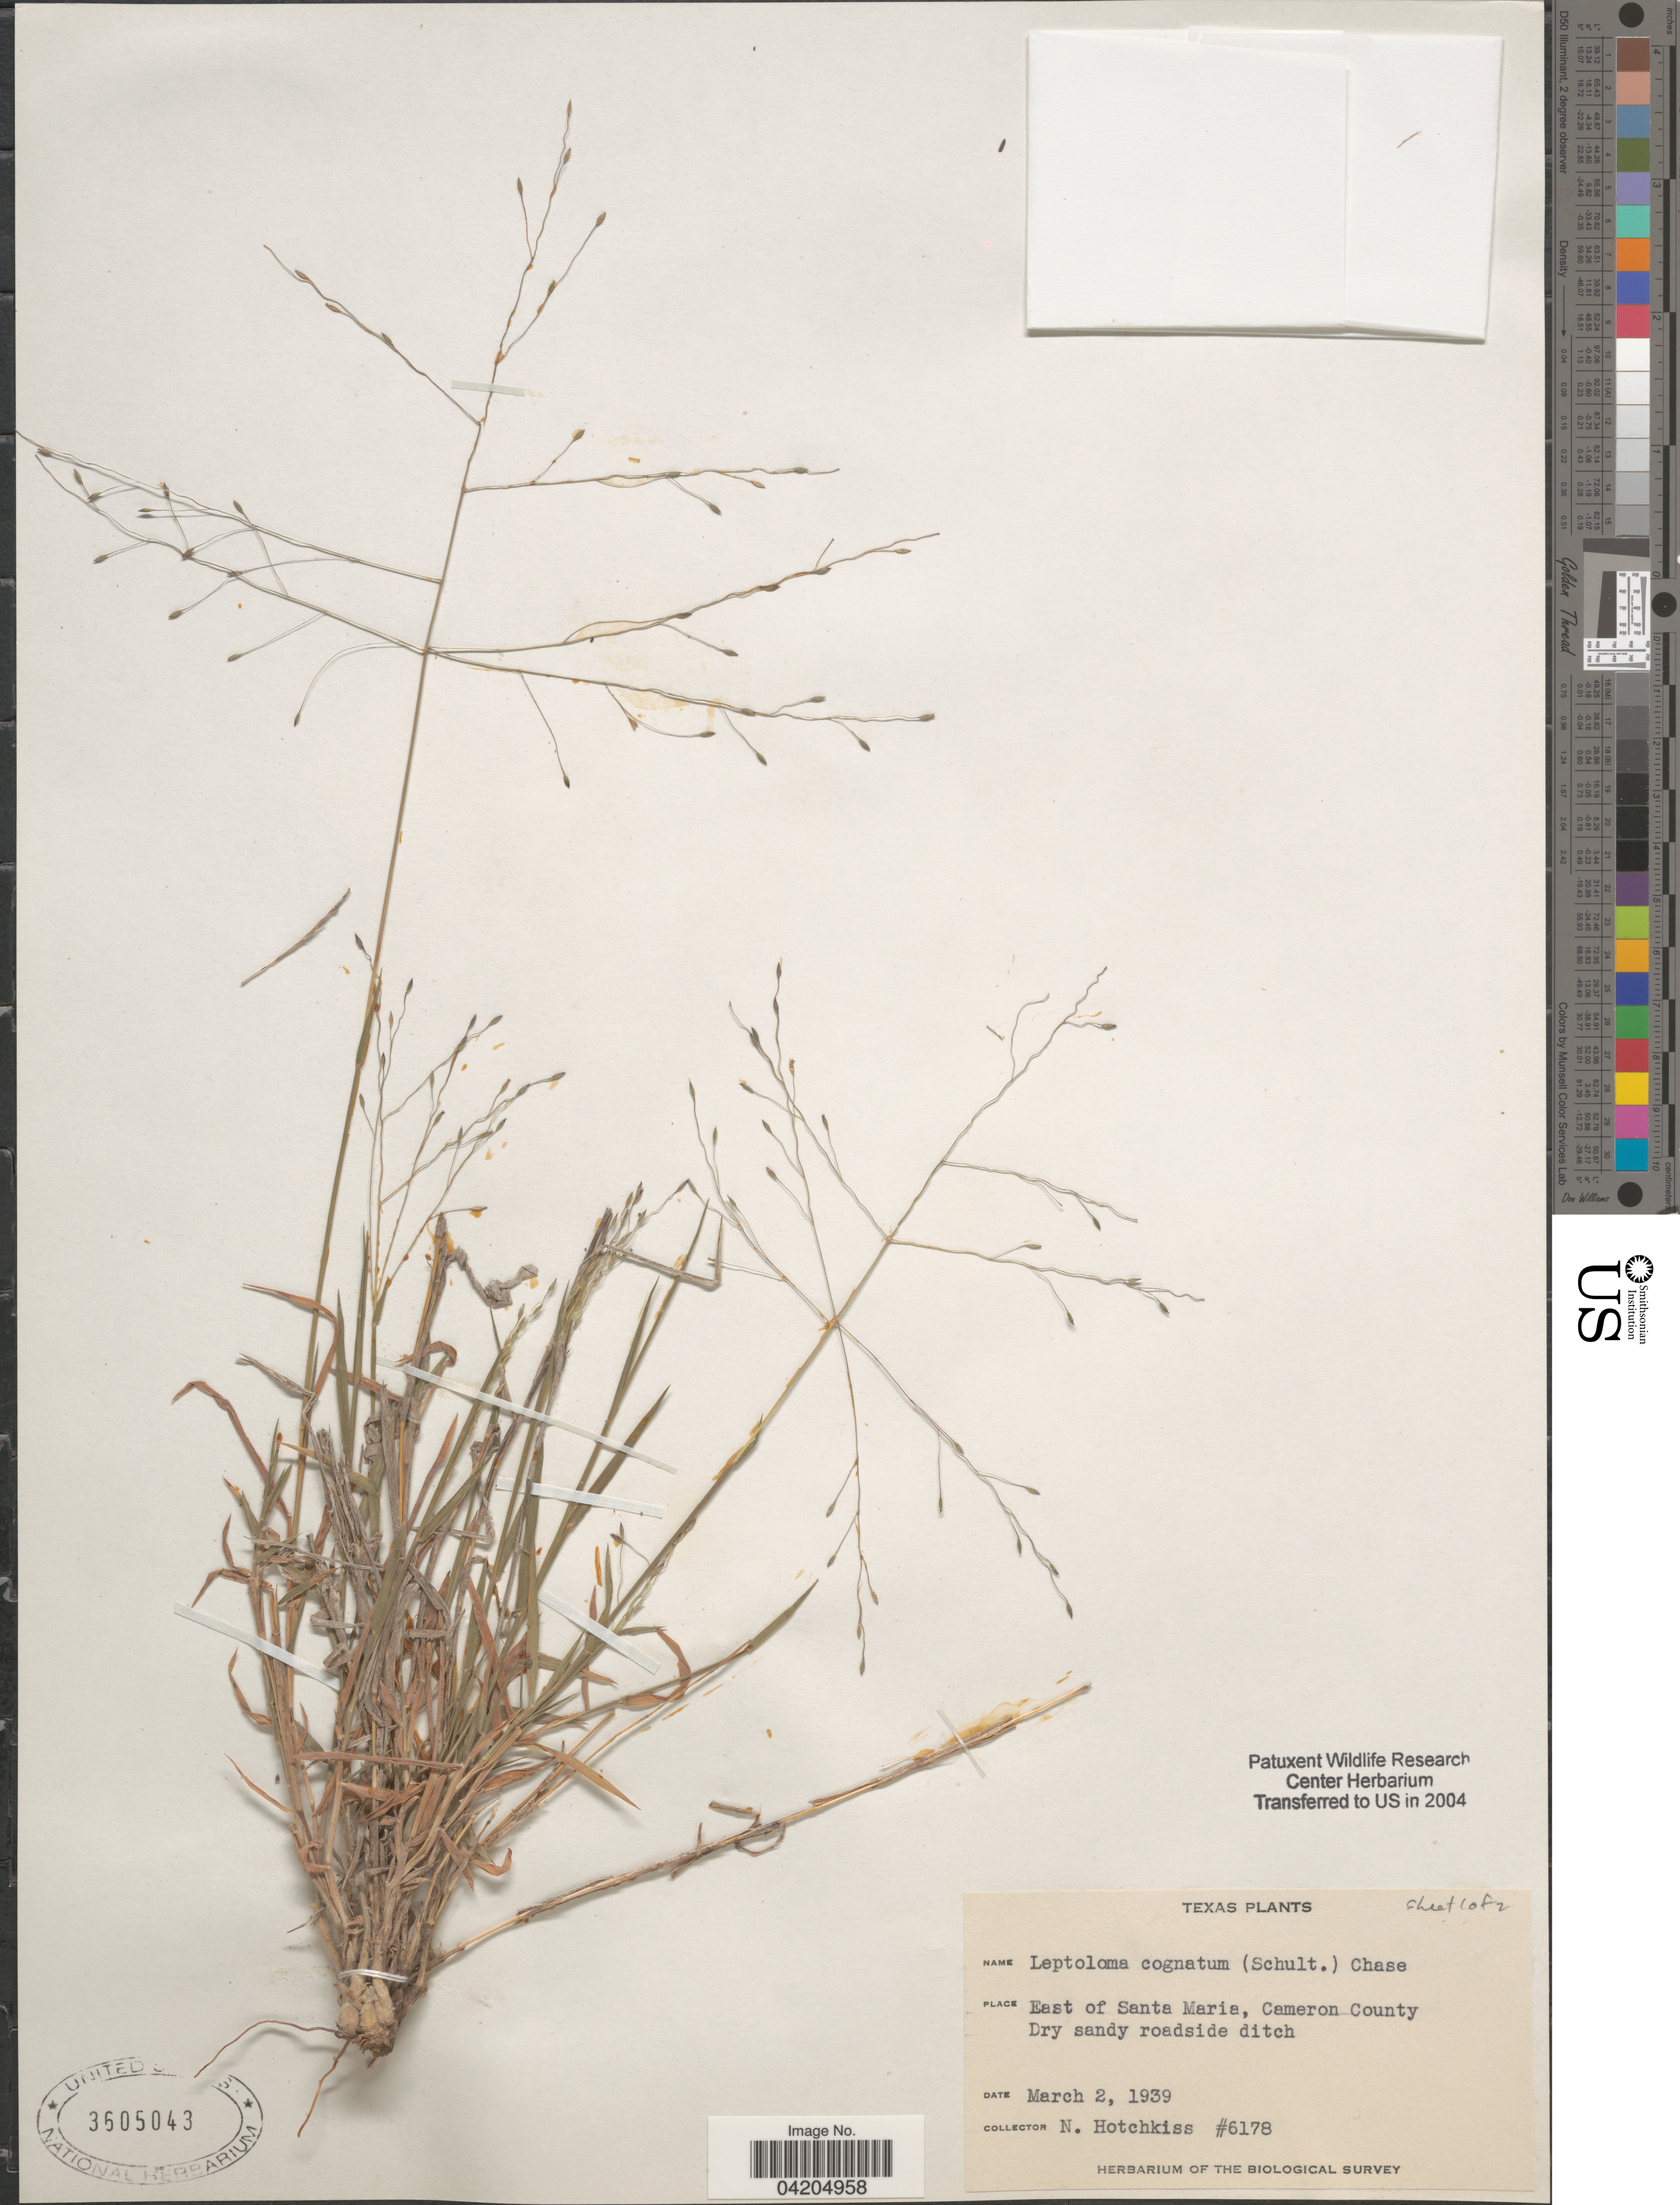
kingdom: Plantae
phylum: Tracheophyta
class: Liliopsida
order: Poales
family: Poaceae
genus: Digitaria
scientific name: Digitaria cognata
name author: (Scult.) Pilg.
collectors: N. Hotchkiss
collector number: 6178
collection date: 1939-03-02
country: United States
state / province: Texas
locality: East of Santa Maria, Cameron County.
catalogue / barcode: US 3605043